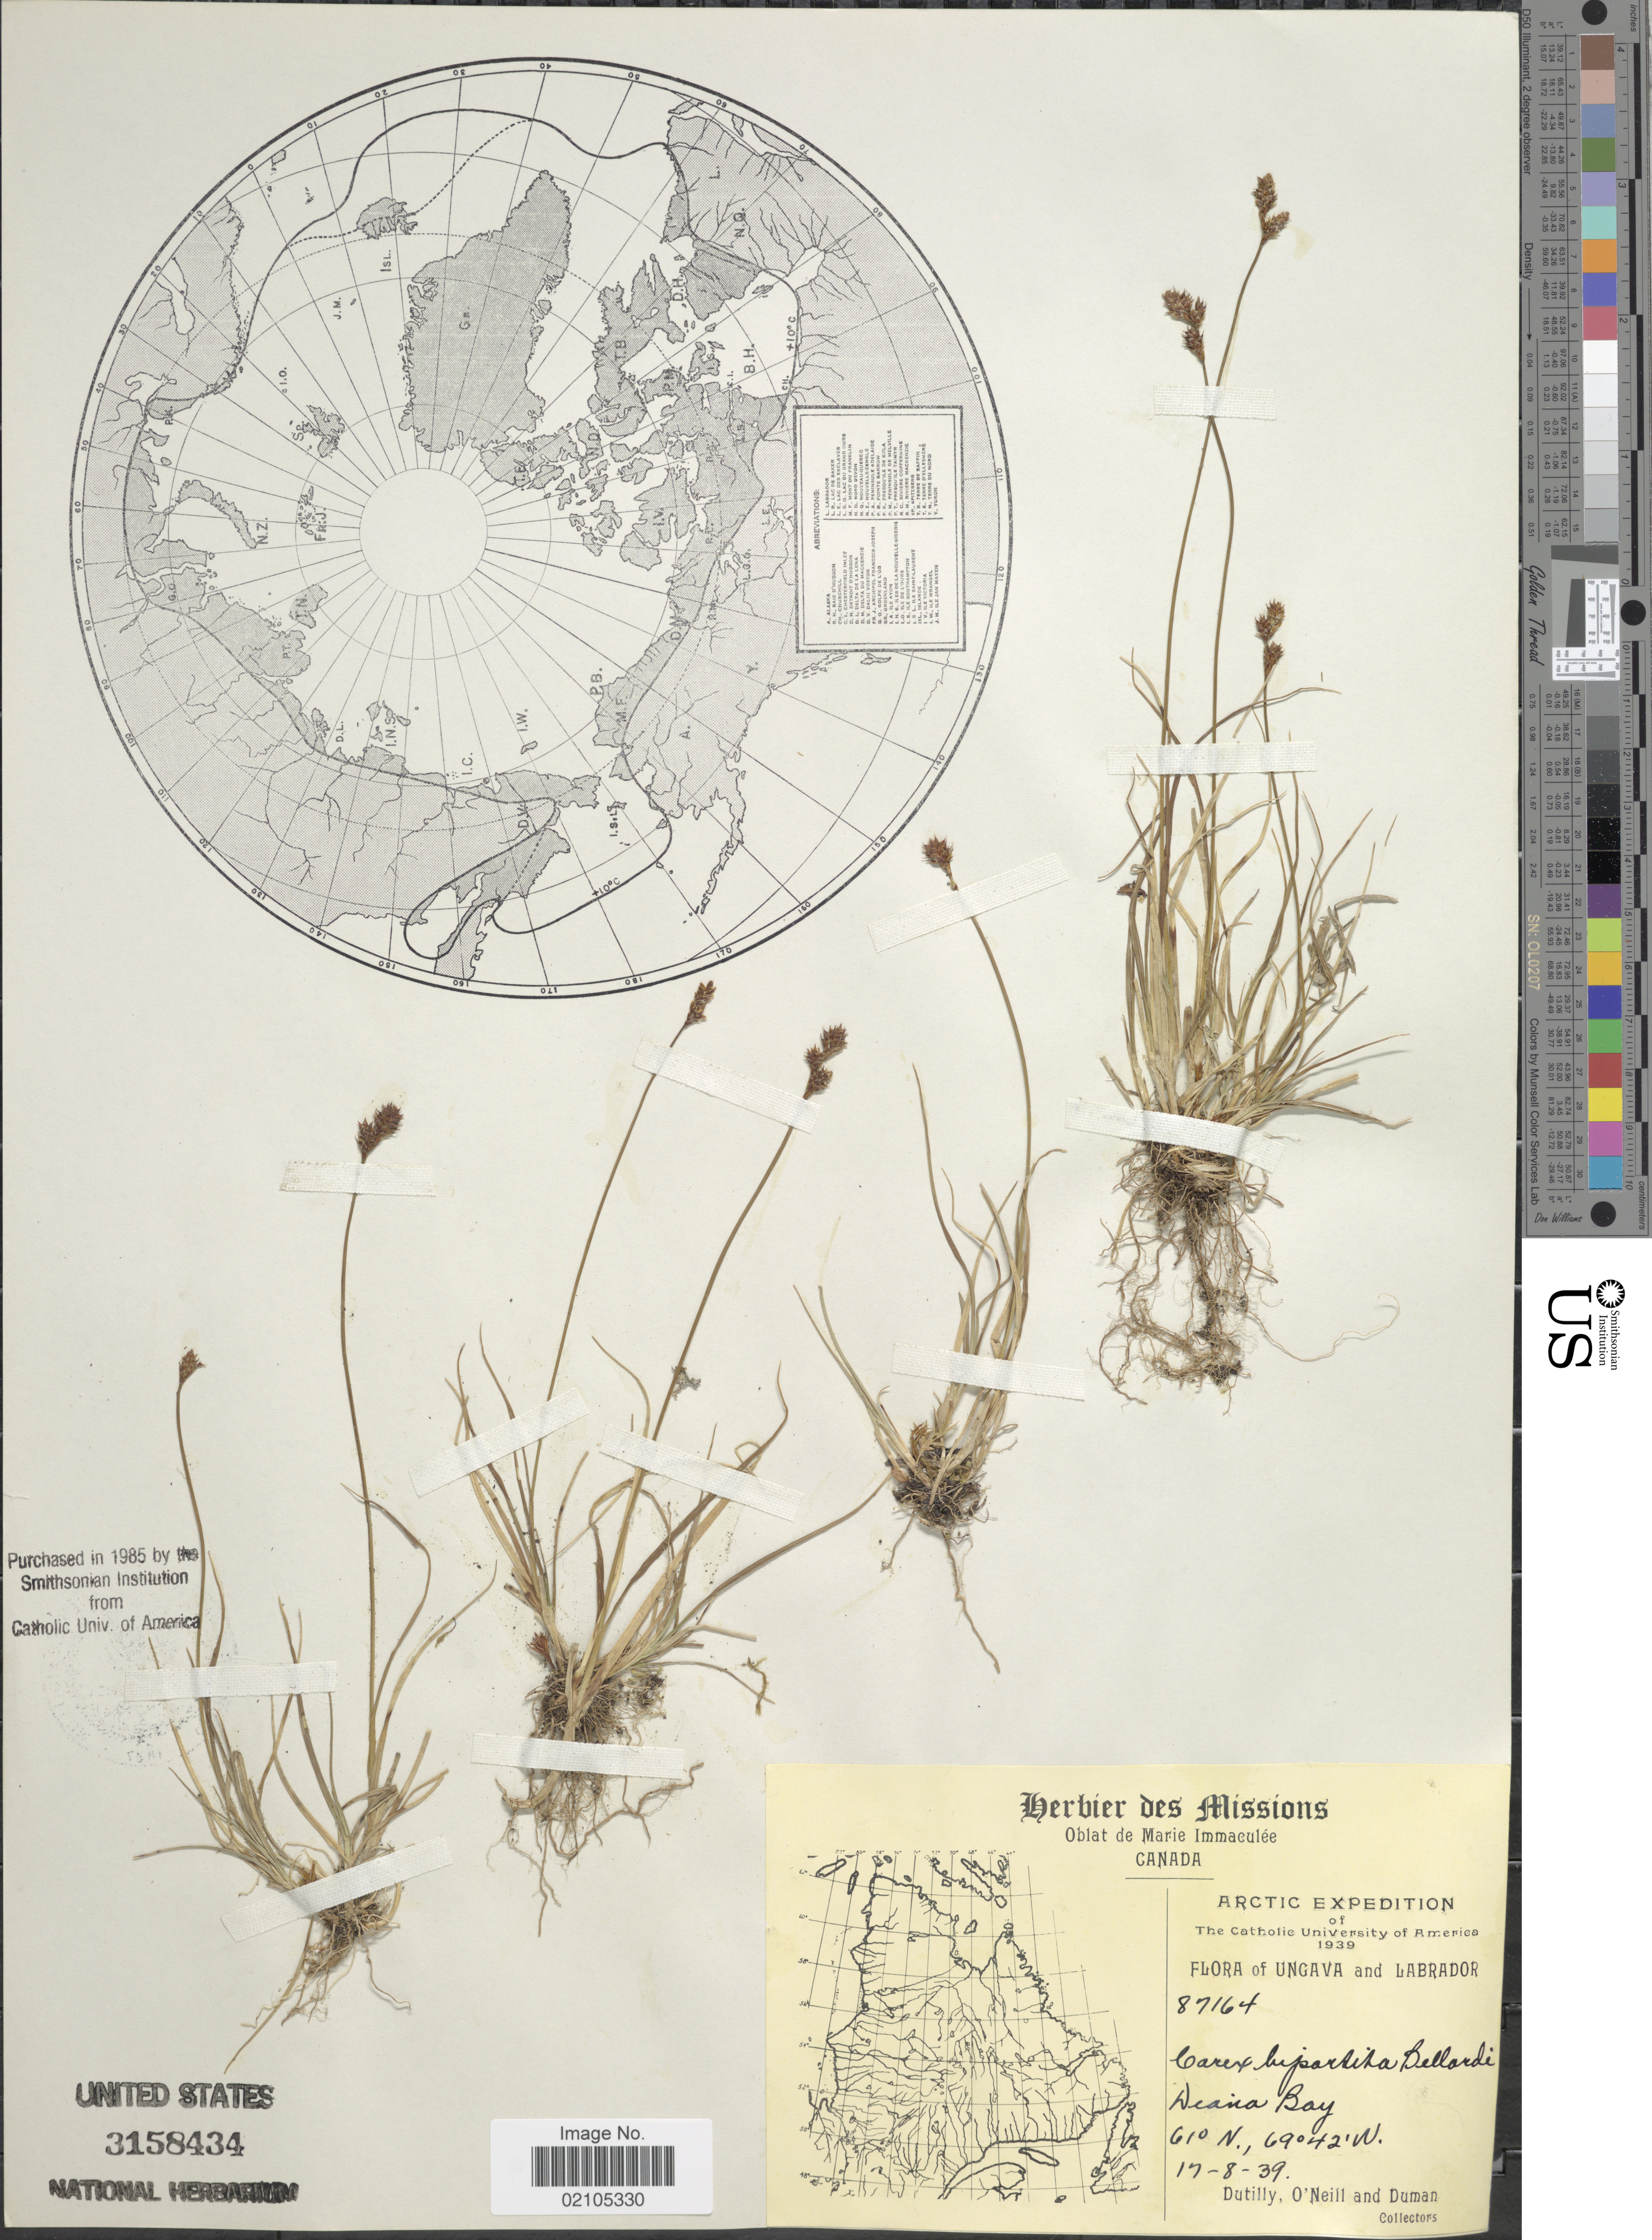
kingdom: Plantae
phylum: Tracheophyta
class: Liliopsida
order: Poales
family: Cyperaceae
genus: Carex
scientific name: Carex lachenalii subsp. lachenalii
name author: Schkuhr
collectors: -. Dutilly, -. O'Neill & -. Duman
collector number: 87164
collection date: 1939-08-17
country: Canada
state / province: Newfoundland and Labrador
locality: Ungava and Labrador. Deana Bay. Arctic.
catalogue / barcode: US 3158434